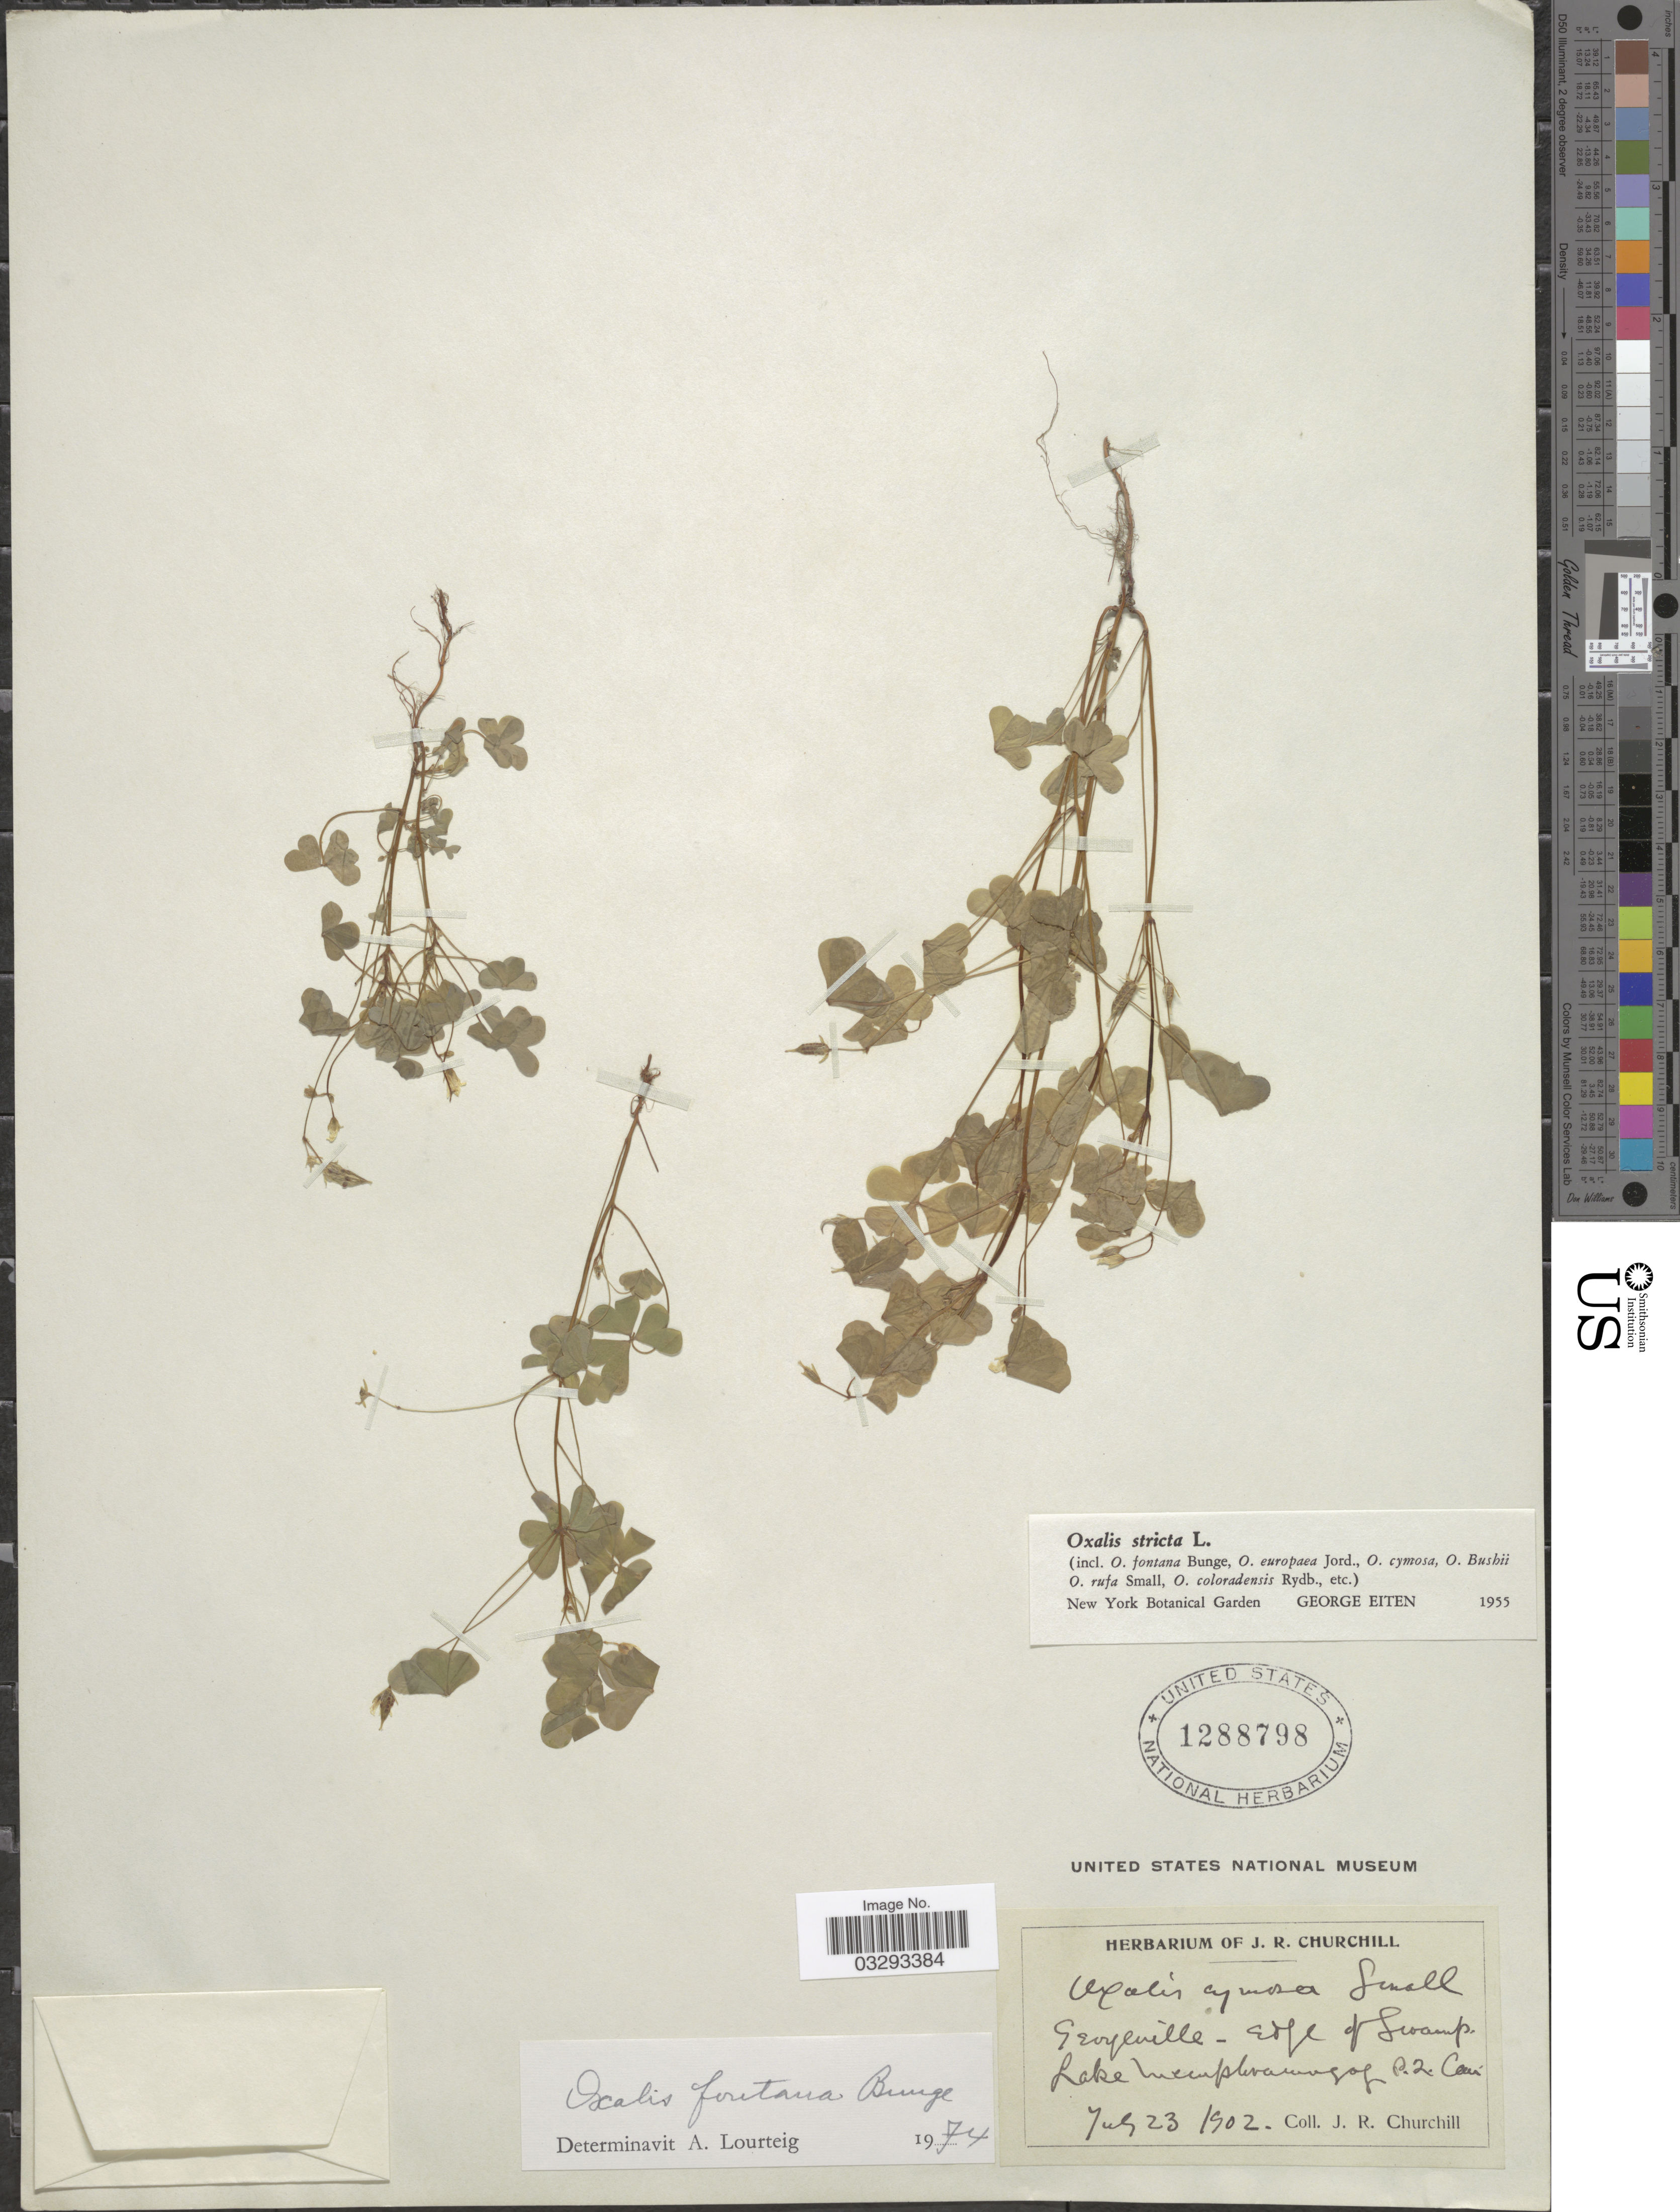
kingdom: Plantae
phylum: Tracheophyta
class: Magnoliopsida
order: Oxalidales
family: Oxalidaceae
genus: Oxalis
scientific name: Oxalis fontana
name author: Bunge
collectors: J. Churchill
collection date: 1902-07-23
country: Canada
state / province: Quebec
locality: Georgeville - Edge of Swamp. Lake Memphremogog P.Q.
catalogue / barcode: US 1288798